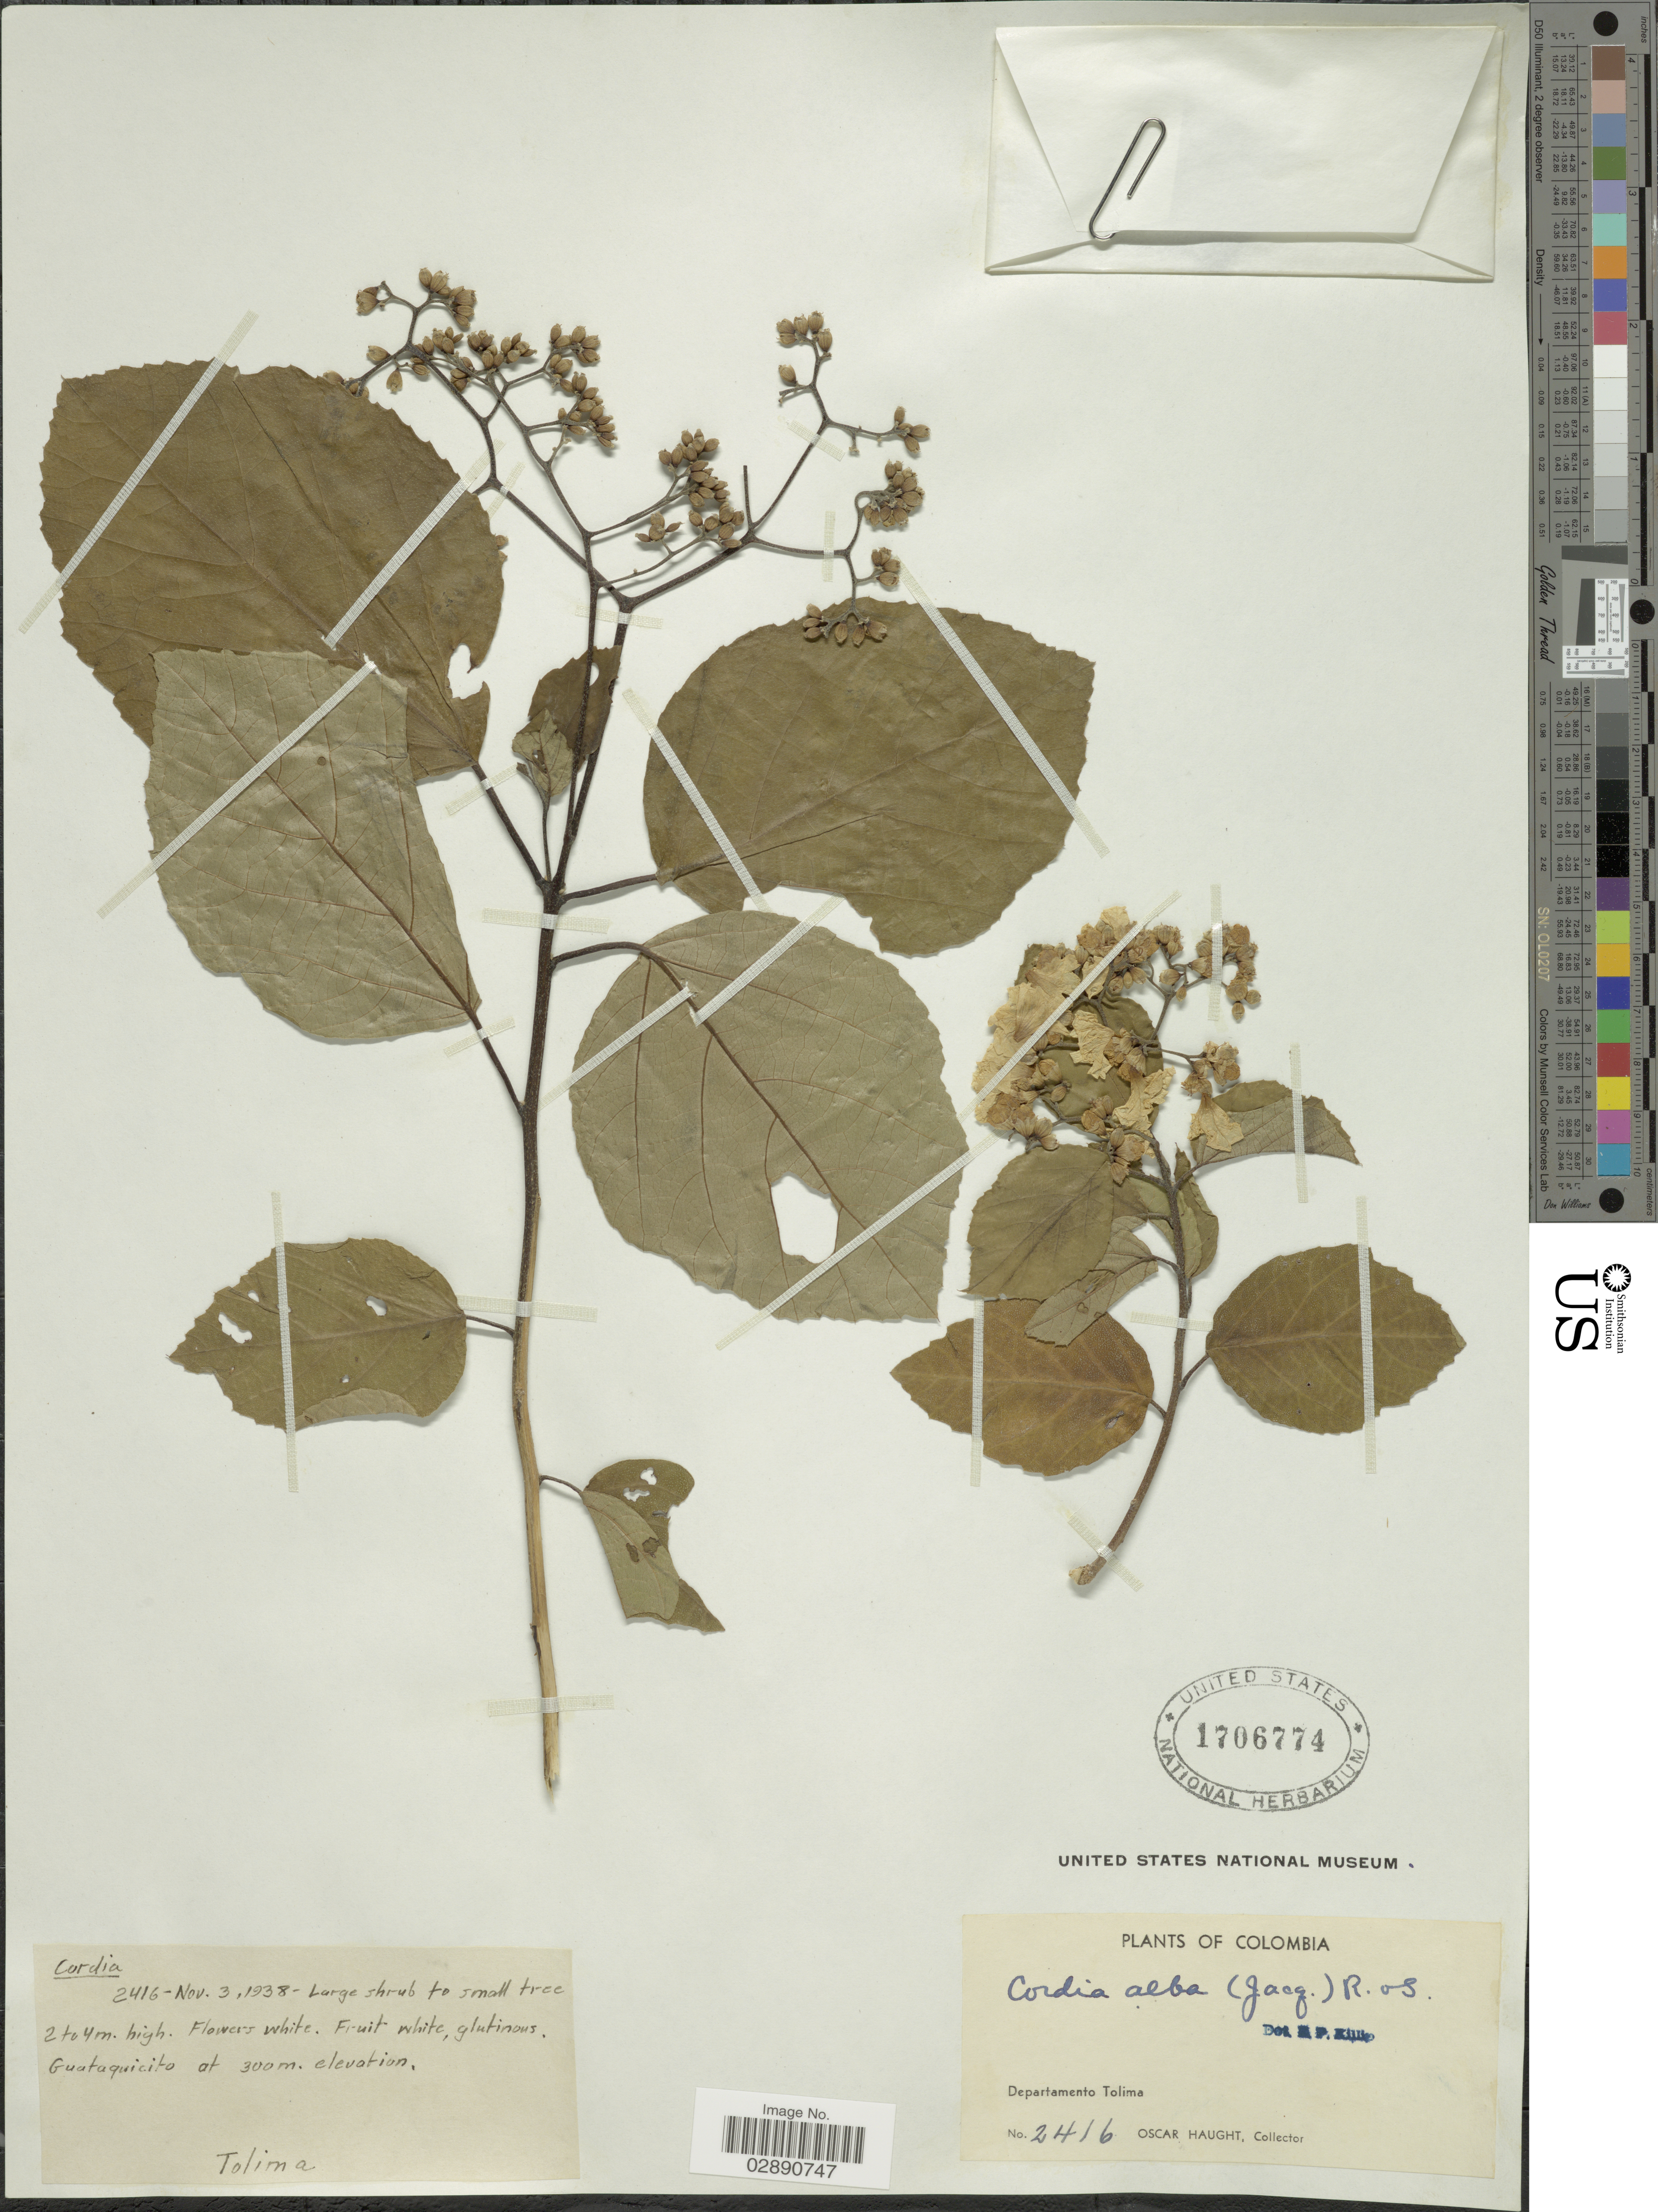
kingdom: Plantae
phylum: Tracheophyta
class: Magnoliopsida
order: Boraginales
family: Cordiaceae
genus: Cordia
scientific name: Cordia dentata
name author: Poir.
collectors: O. L. Haught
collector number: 2416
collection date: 1938-11-03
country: Colombia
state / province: Tolima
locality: Departamento Tolima. Guataquicito.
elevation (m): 300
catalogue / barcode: US 1706774